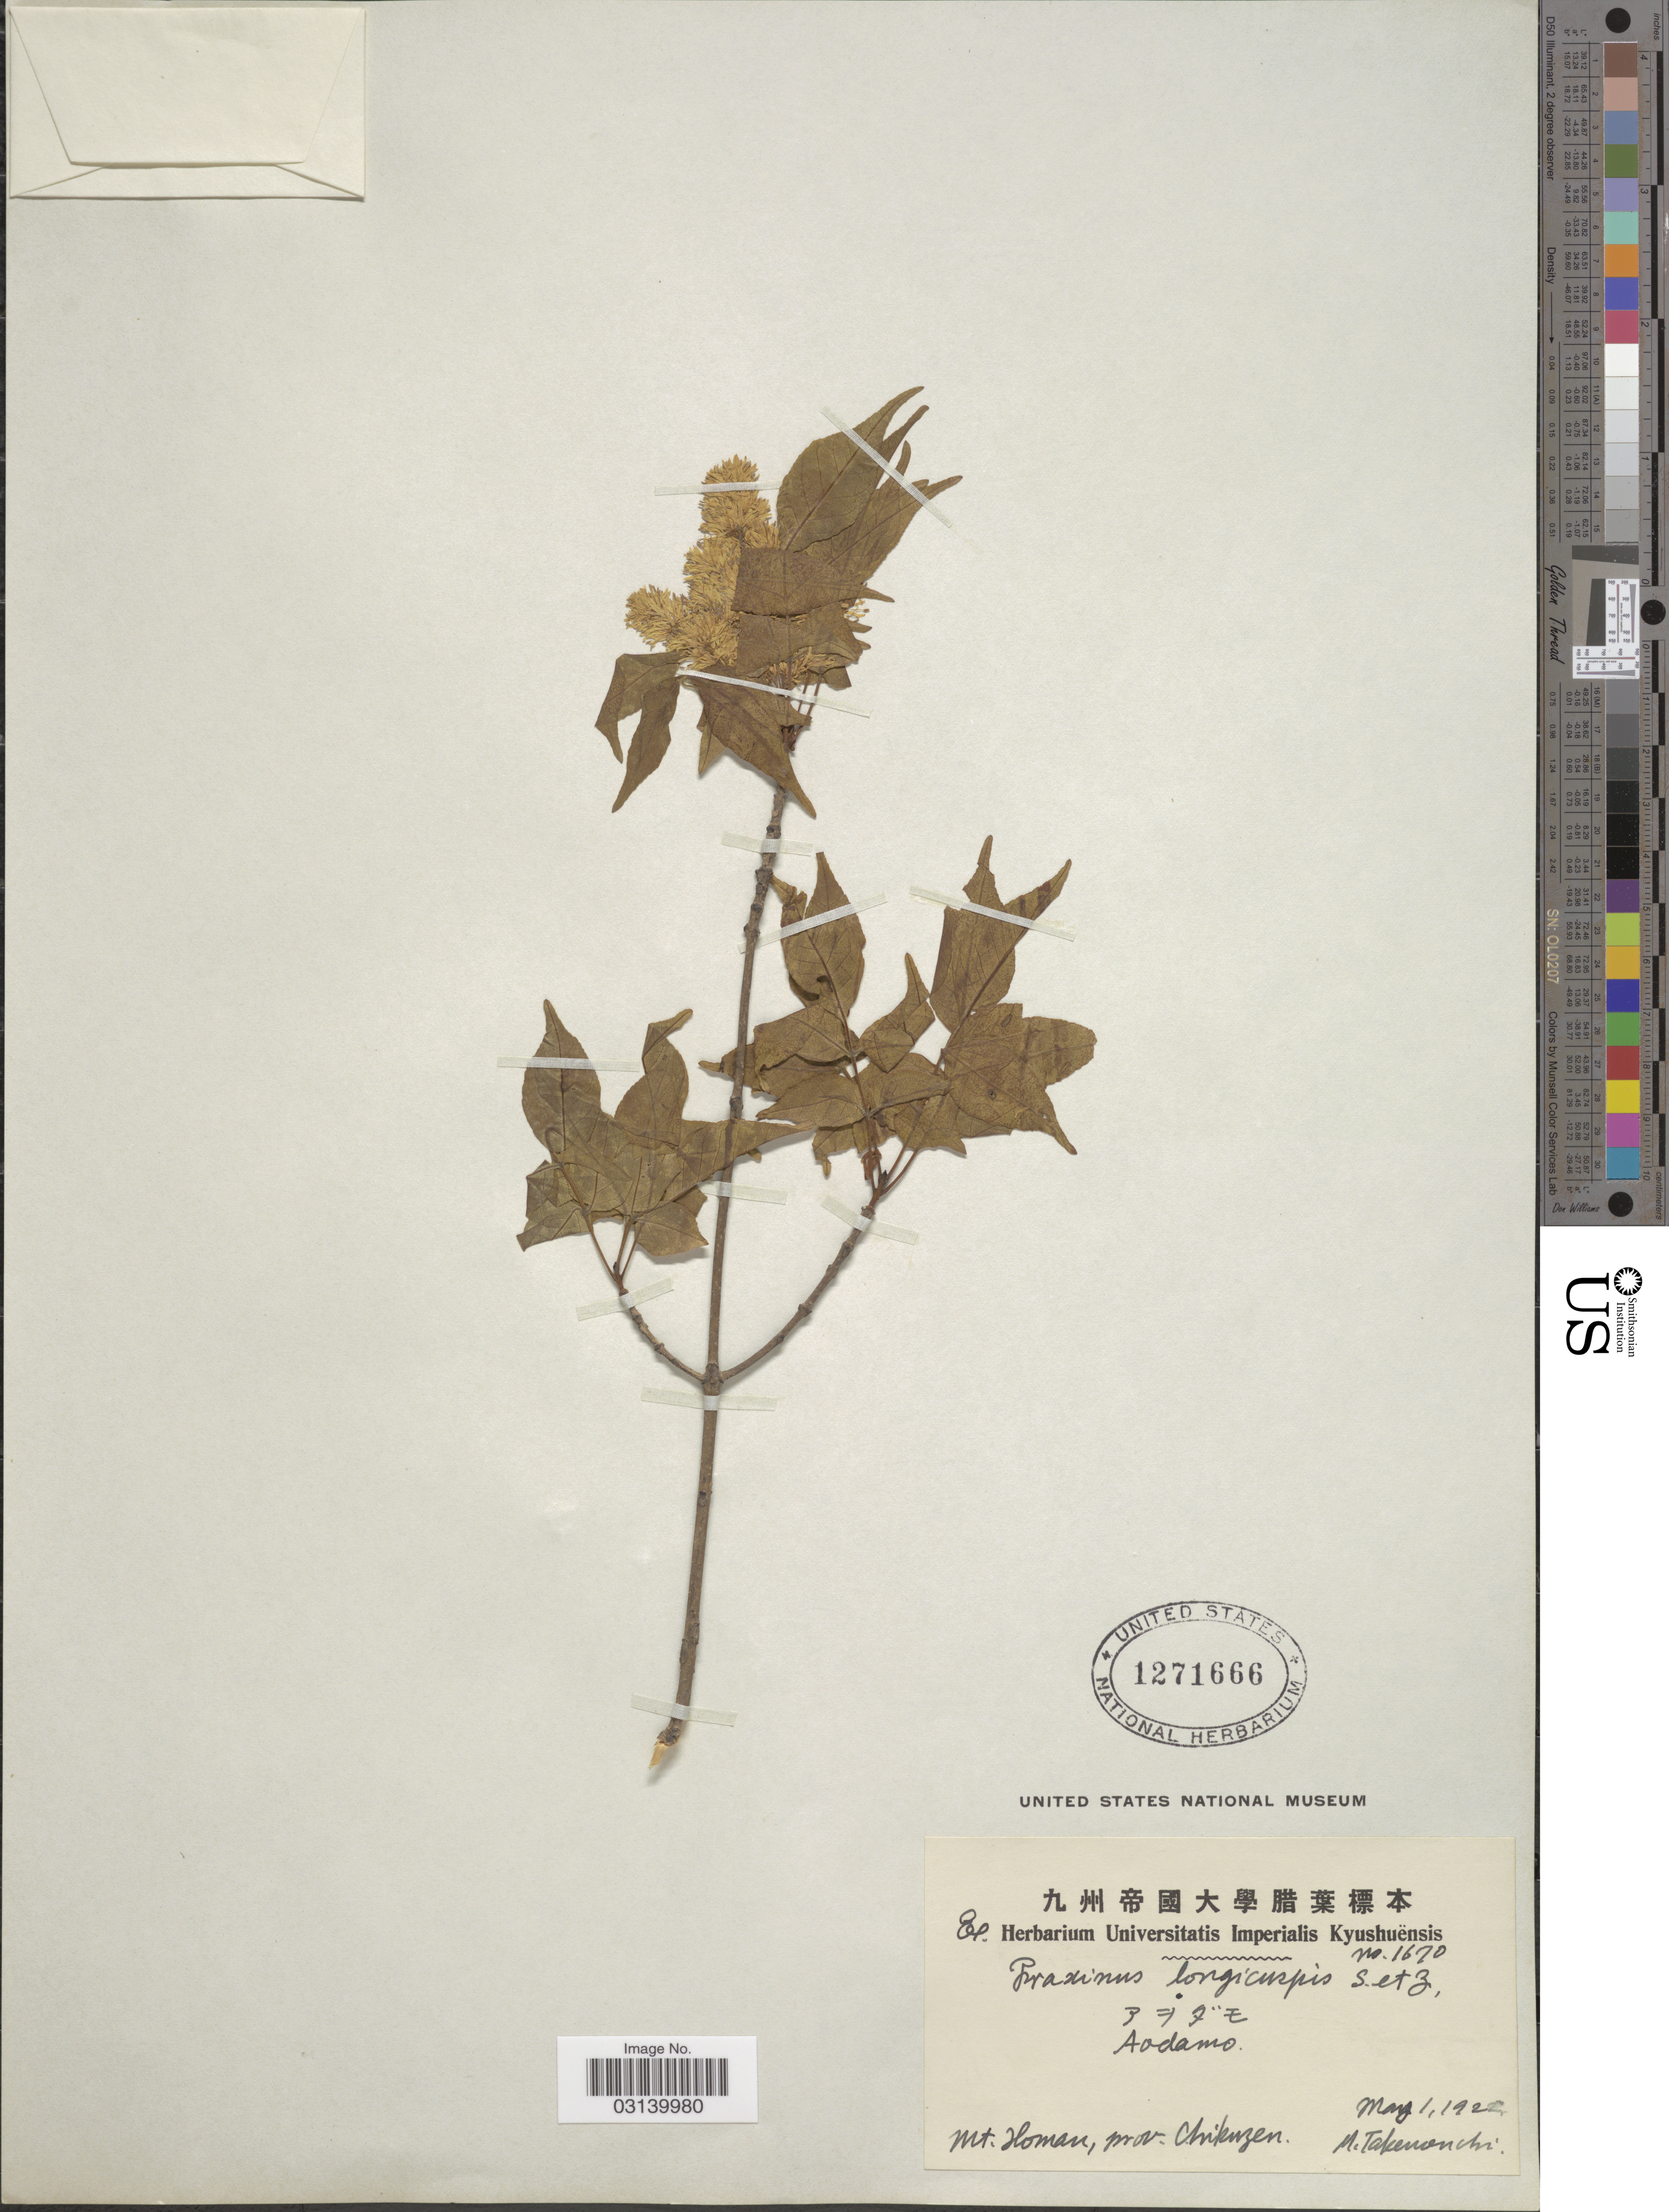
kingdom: Plantae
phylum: Tracheophyta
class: Magnoliopsida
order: Lamiales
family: Oleaceae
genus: Fraxinus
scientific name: Fraxinus longicuspis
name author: Siebold & Zucc.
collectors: M. Takenouchi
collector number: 1670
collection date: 1922-05-01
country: Japan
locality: Mt. Homan, prov. Chikuzen.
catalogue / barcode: US 1271666